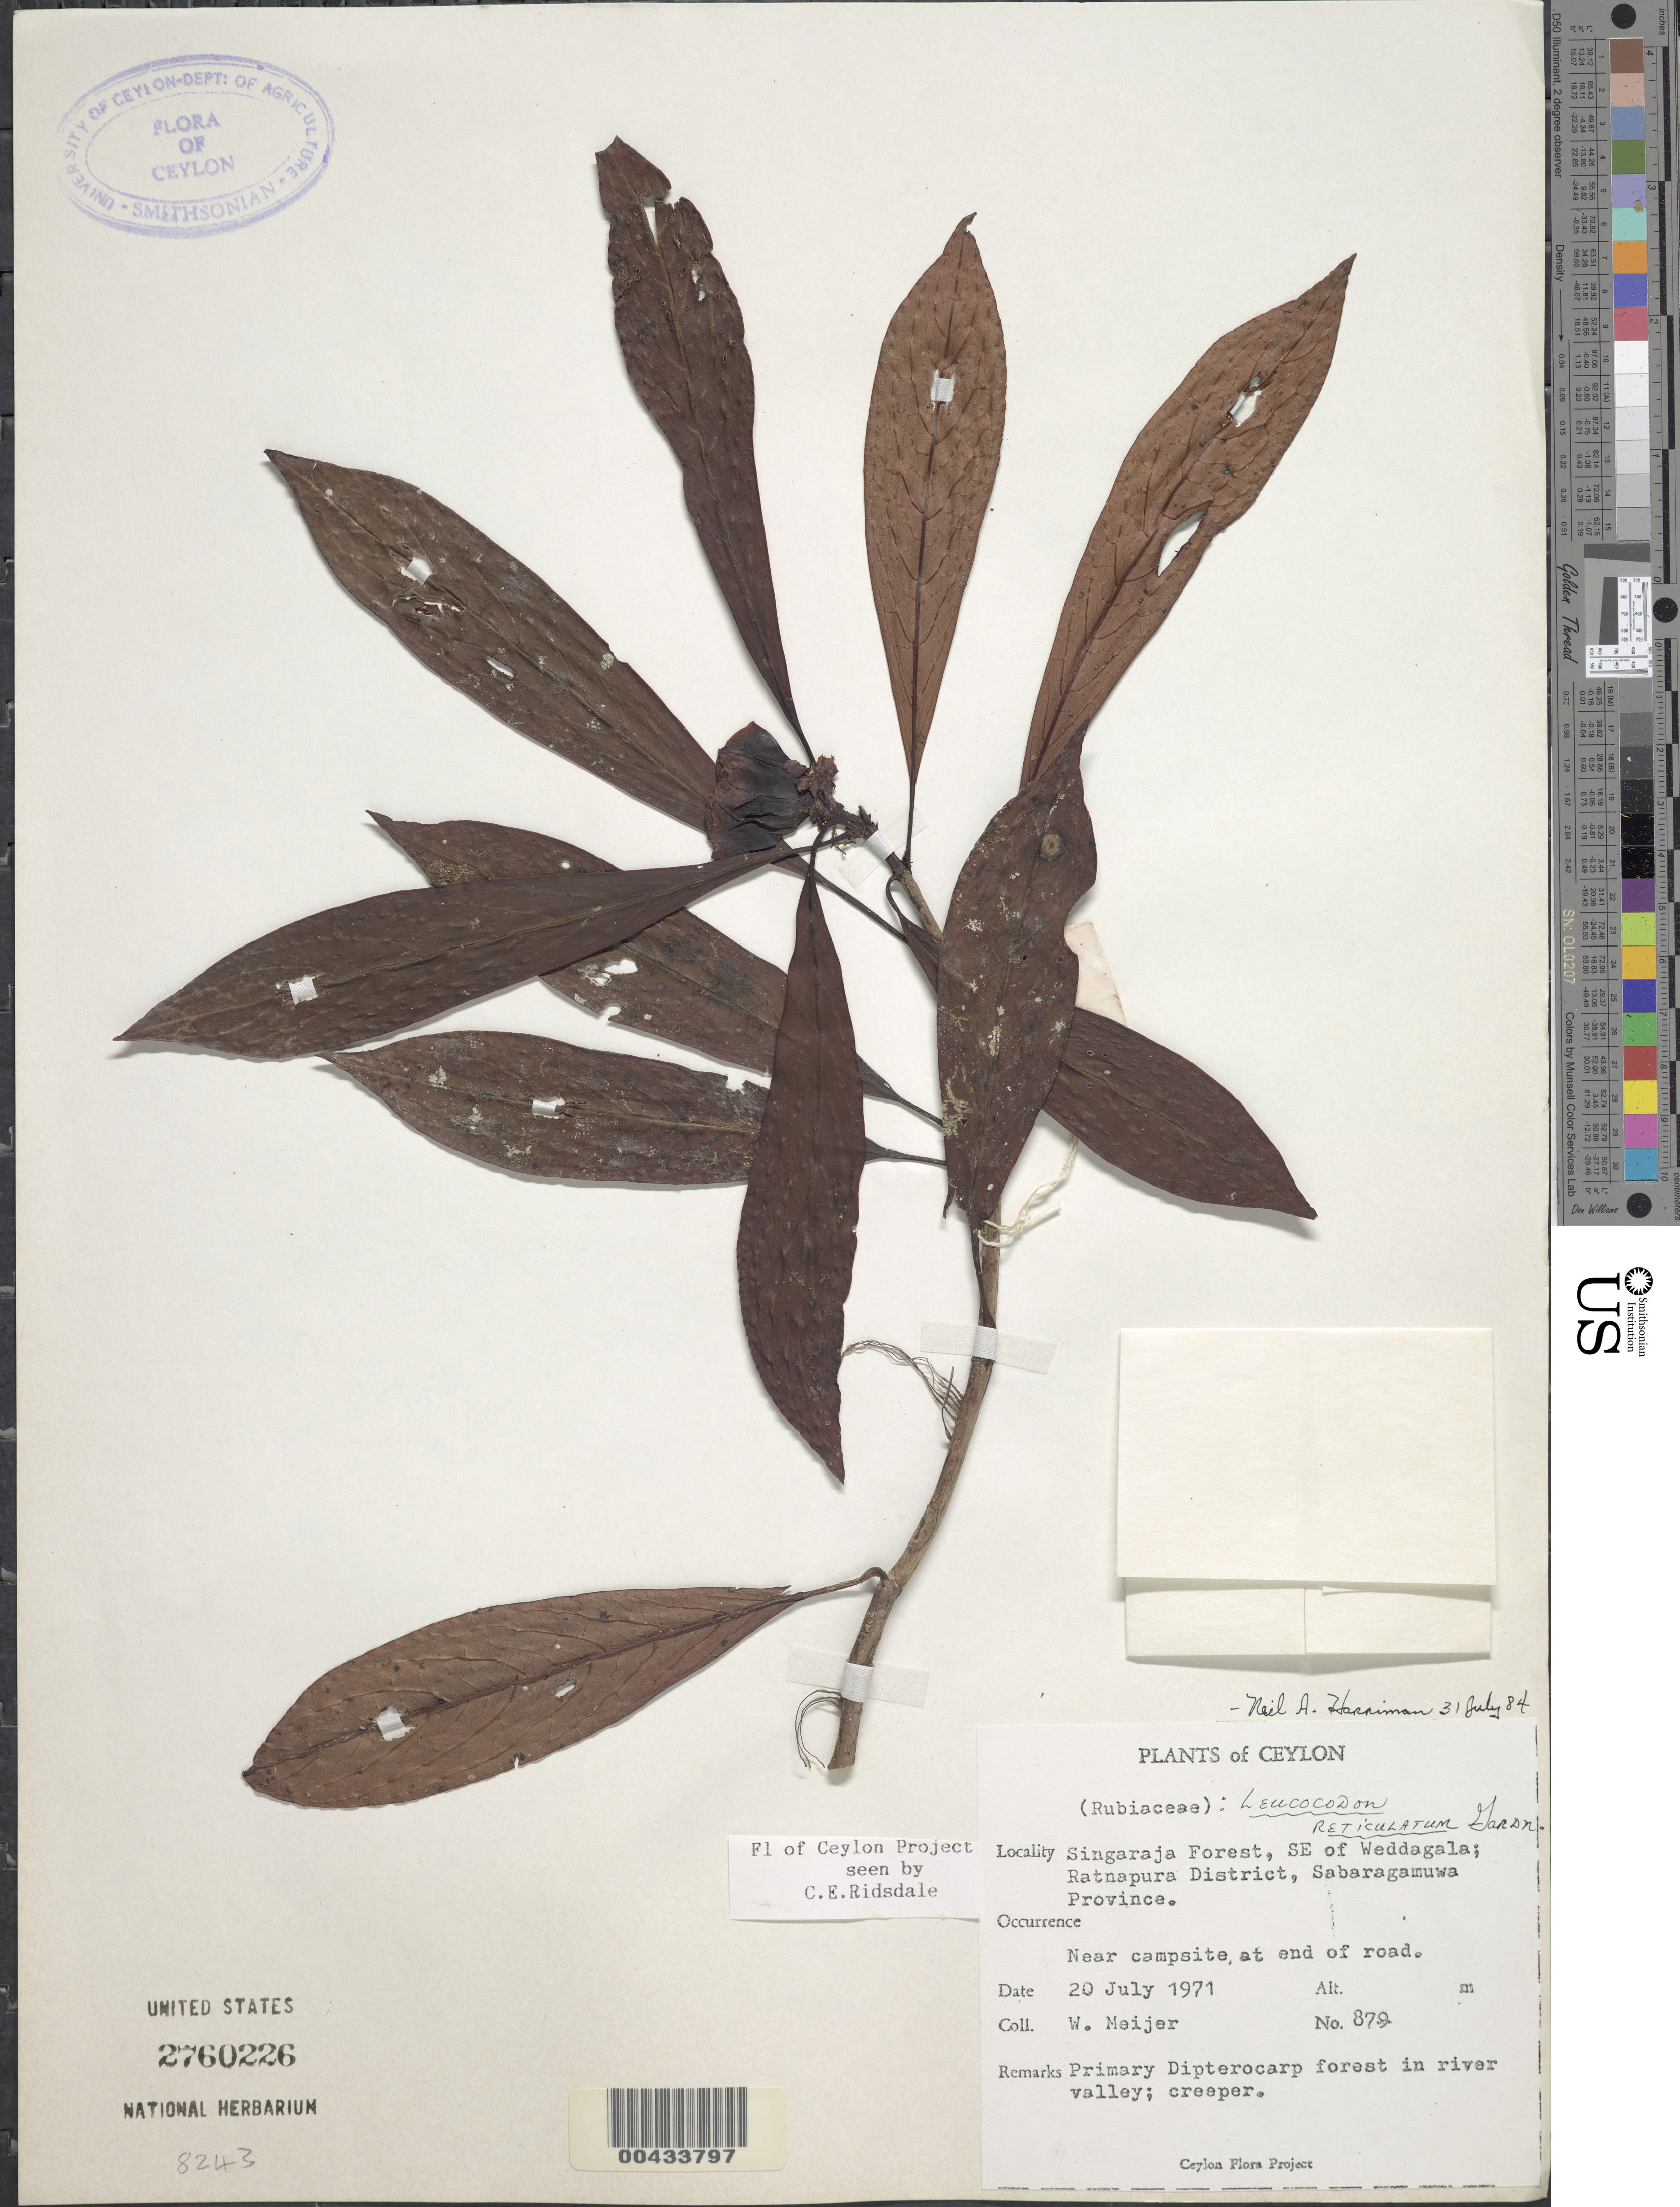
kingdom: Plantae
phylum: Tracheophyta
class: Magnoliopsida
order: Gentianales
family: Rubiaceae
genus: Leucocodon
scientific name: Leucocodon reticulatum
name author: Gardner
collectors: W. Meijer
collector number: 879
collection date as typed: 20 Jul 1971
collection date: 1971-07-20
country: Sri Lanka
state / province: Sabaragamuwa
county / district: Ratnapura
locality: Singaraja Forest, SE of Weddagala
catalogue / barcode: US 2760226